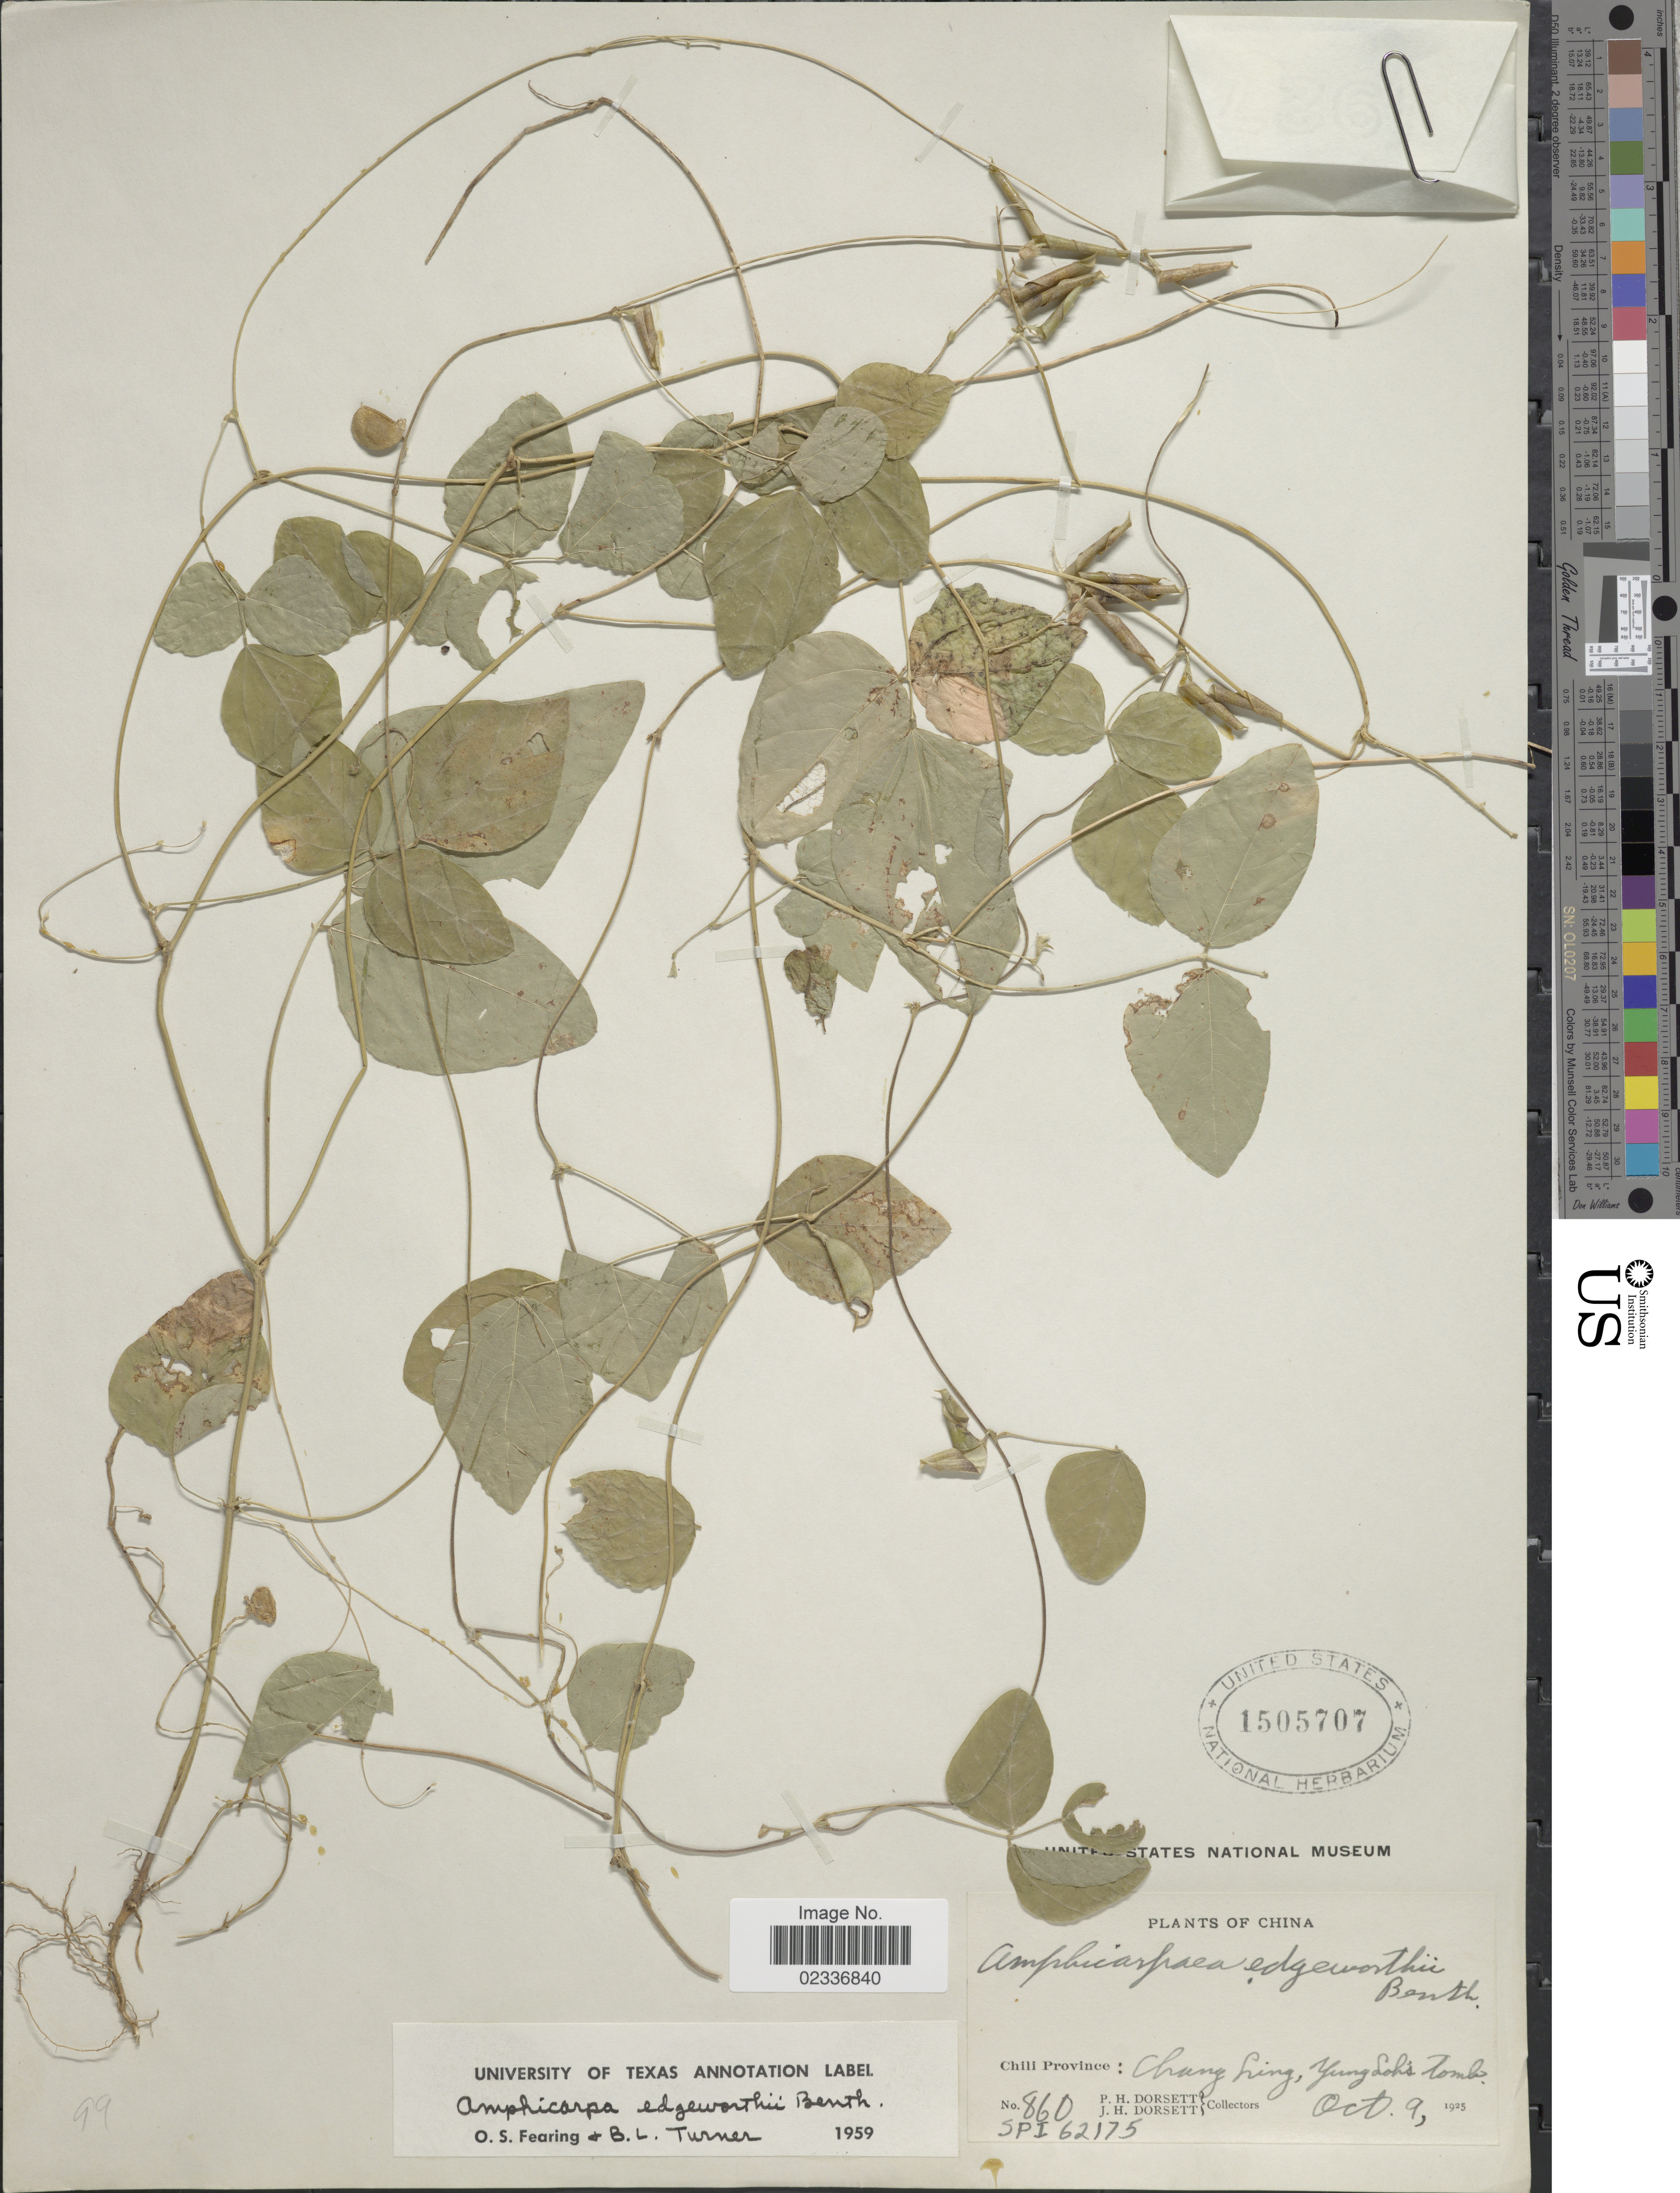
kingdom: Plantae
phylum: Tracheophyta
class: Magnoliopsida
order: Fabales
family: Fabaceae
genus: Amphicarpaea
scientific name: Amphicarpaea edgeworthii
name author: Benth.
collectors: P. H. Dorsett & J. Dorsett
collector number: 860/SPI62175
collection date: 1925-10-09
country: China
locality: Chili Province: Chung Ling, Yung Loh's tomb.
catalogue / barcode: US 1505707